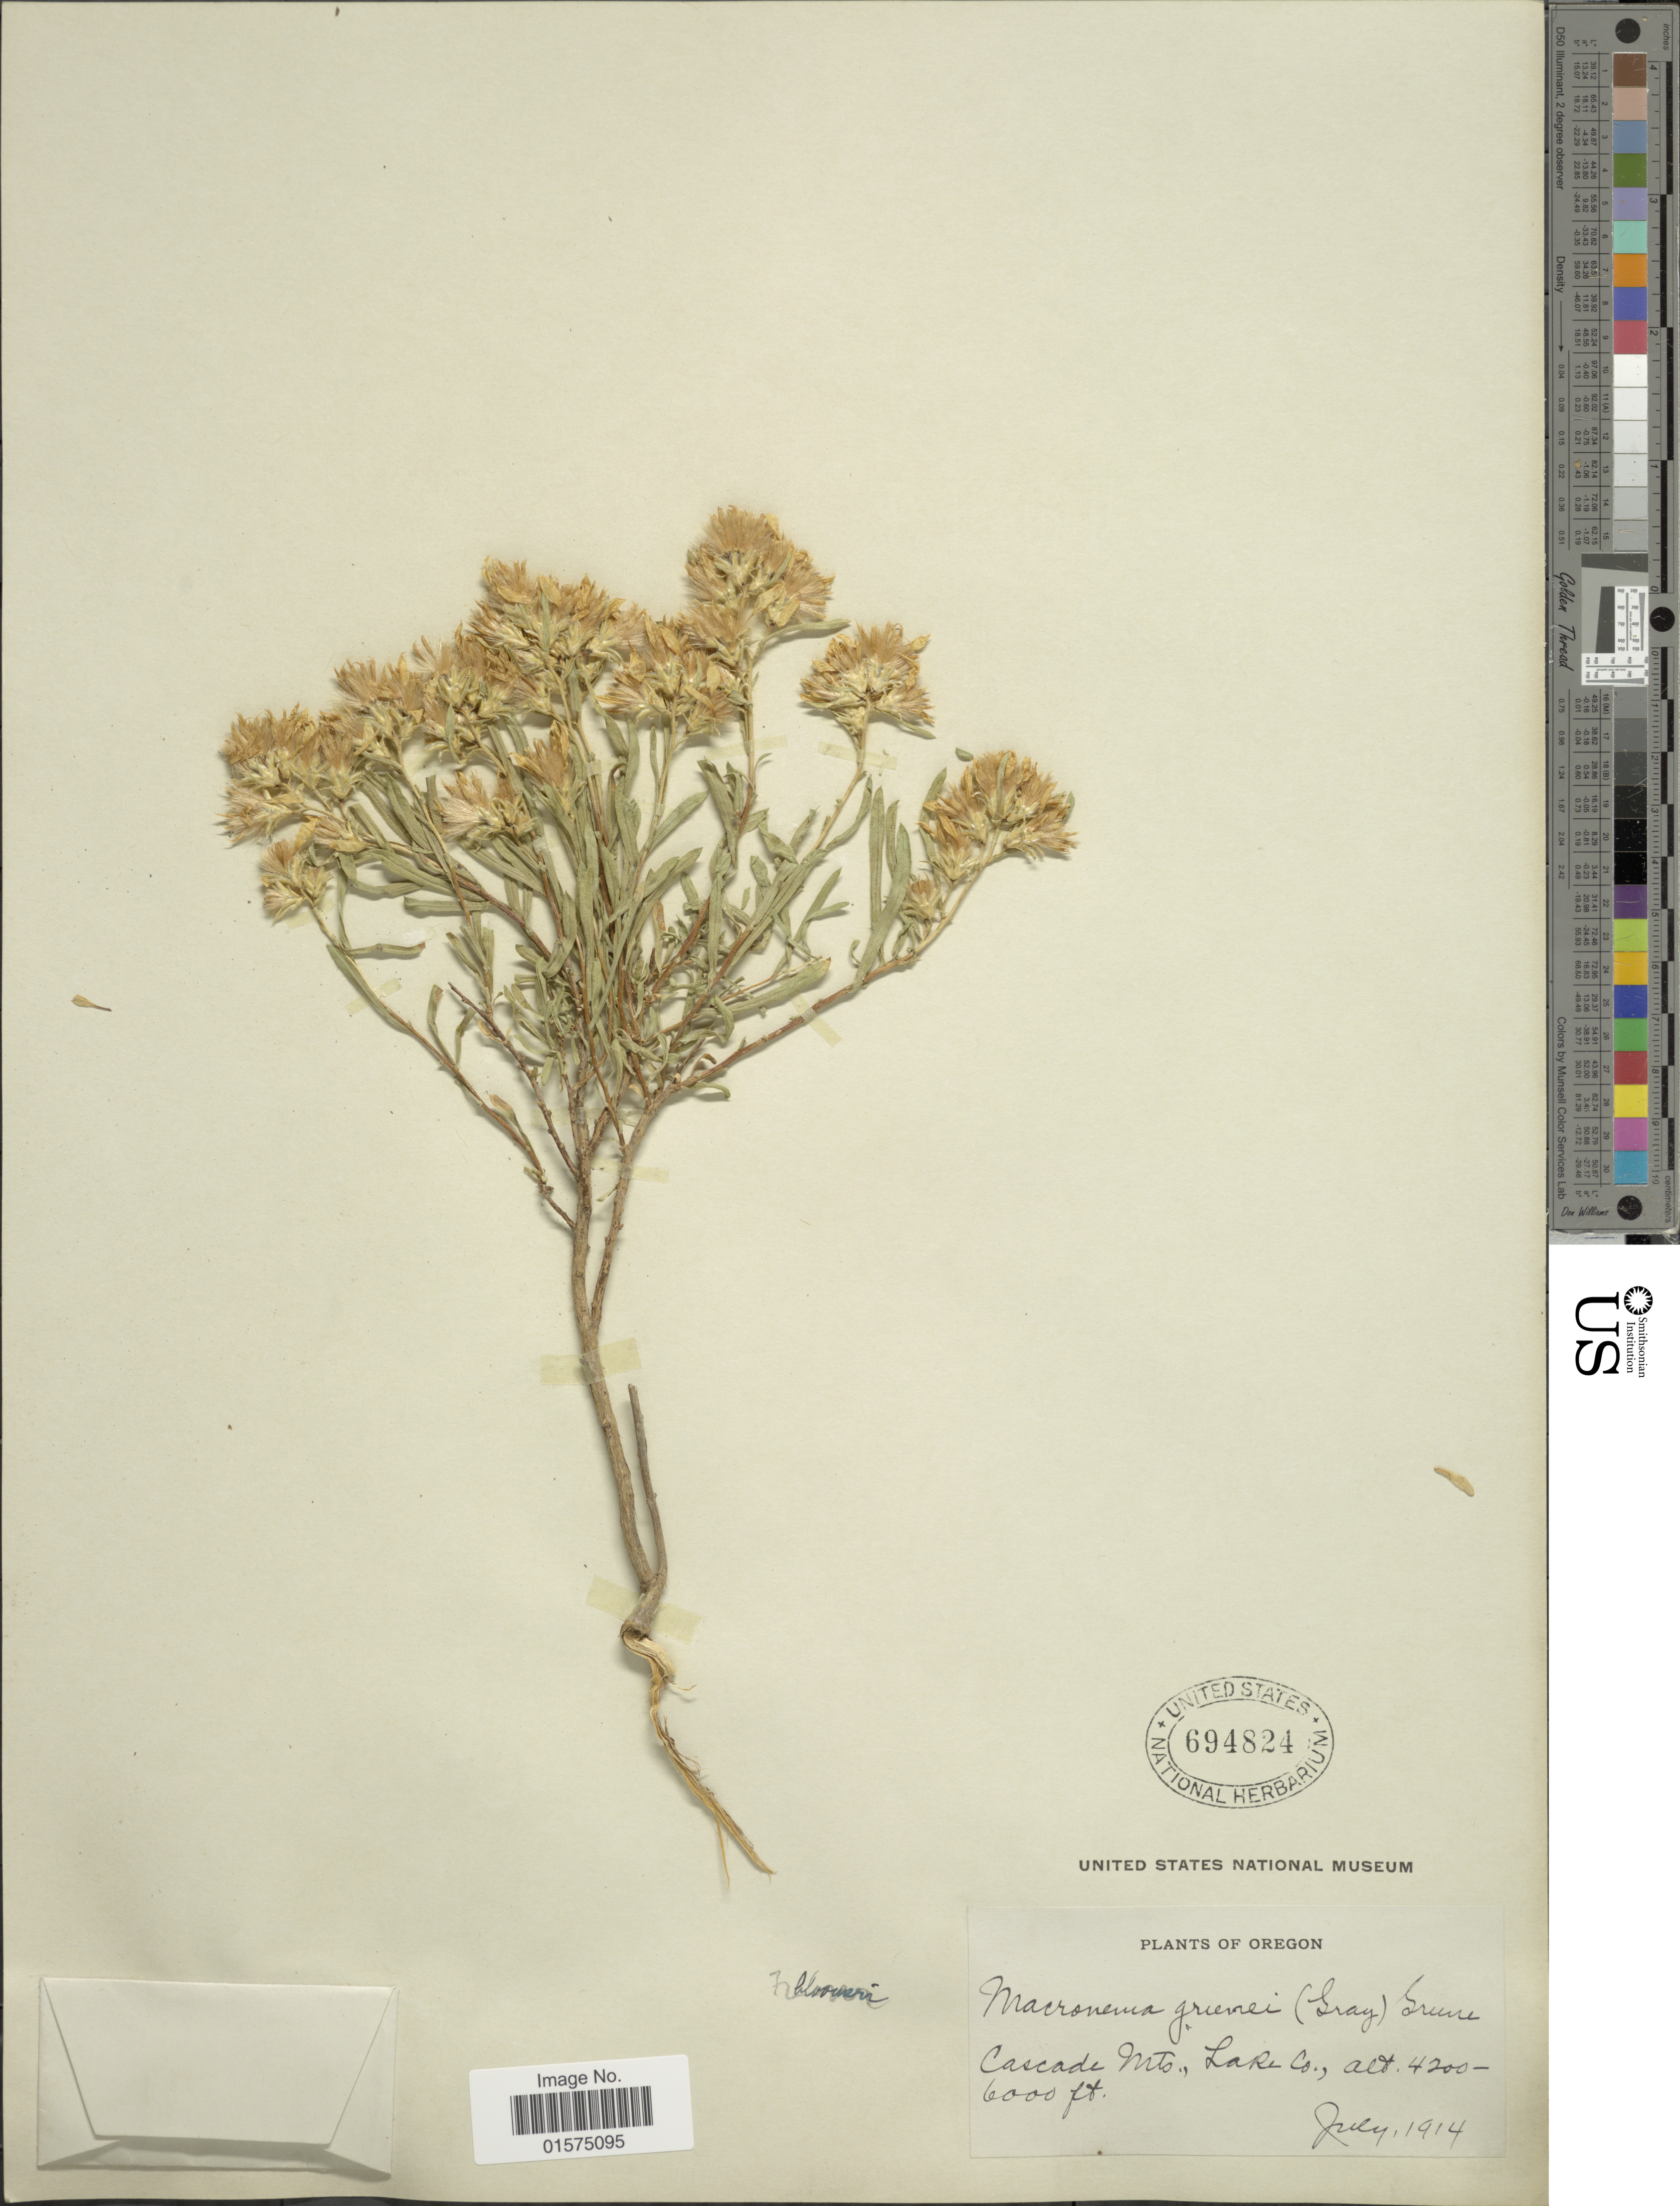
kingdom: Plantae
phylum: Tracheophyta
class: Magnoliopsida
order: Asterales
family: Asteraceae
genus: Ericameria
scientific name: Ericameria greenei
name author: (A. Gray) G.L. Nesom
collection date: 1914-07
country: United States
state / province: Oregon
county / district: Lake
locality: Cascade Mts., Lake Co.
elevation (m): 1280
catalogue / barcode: US 694824